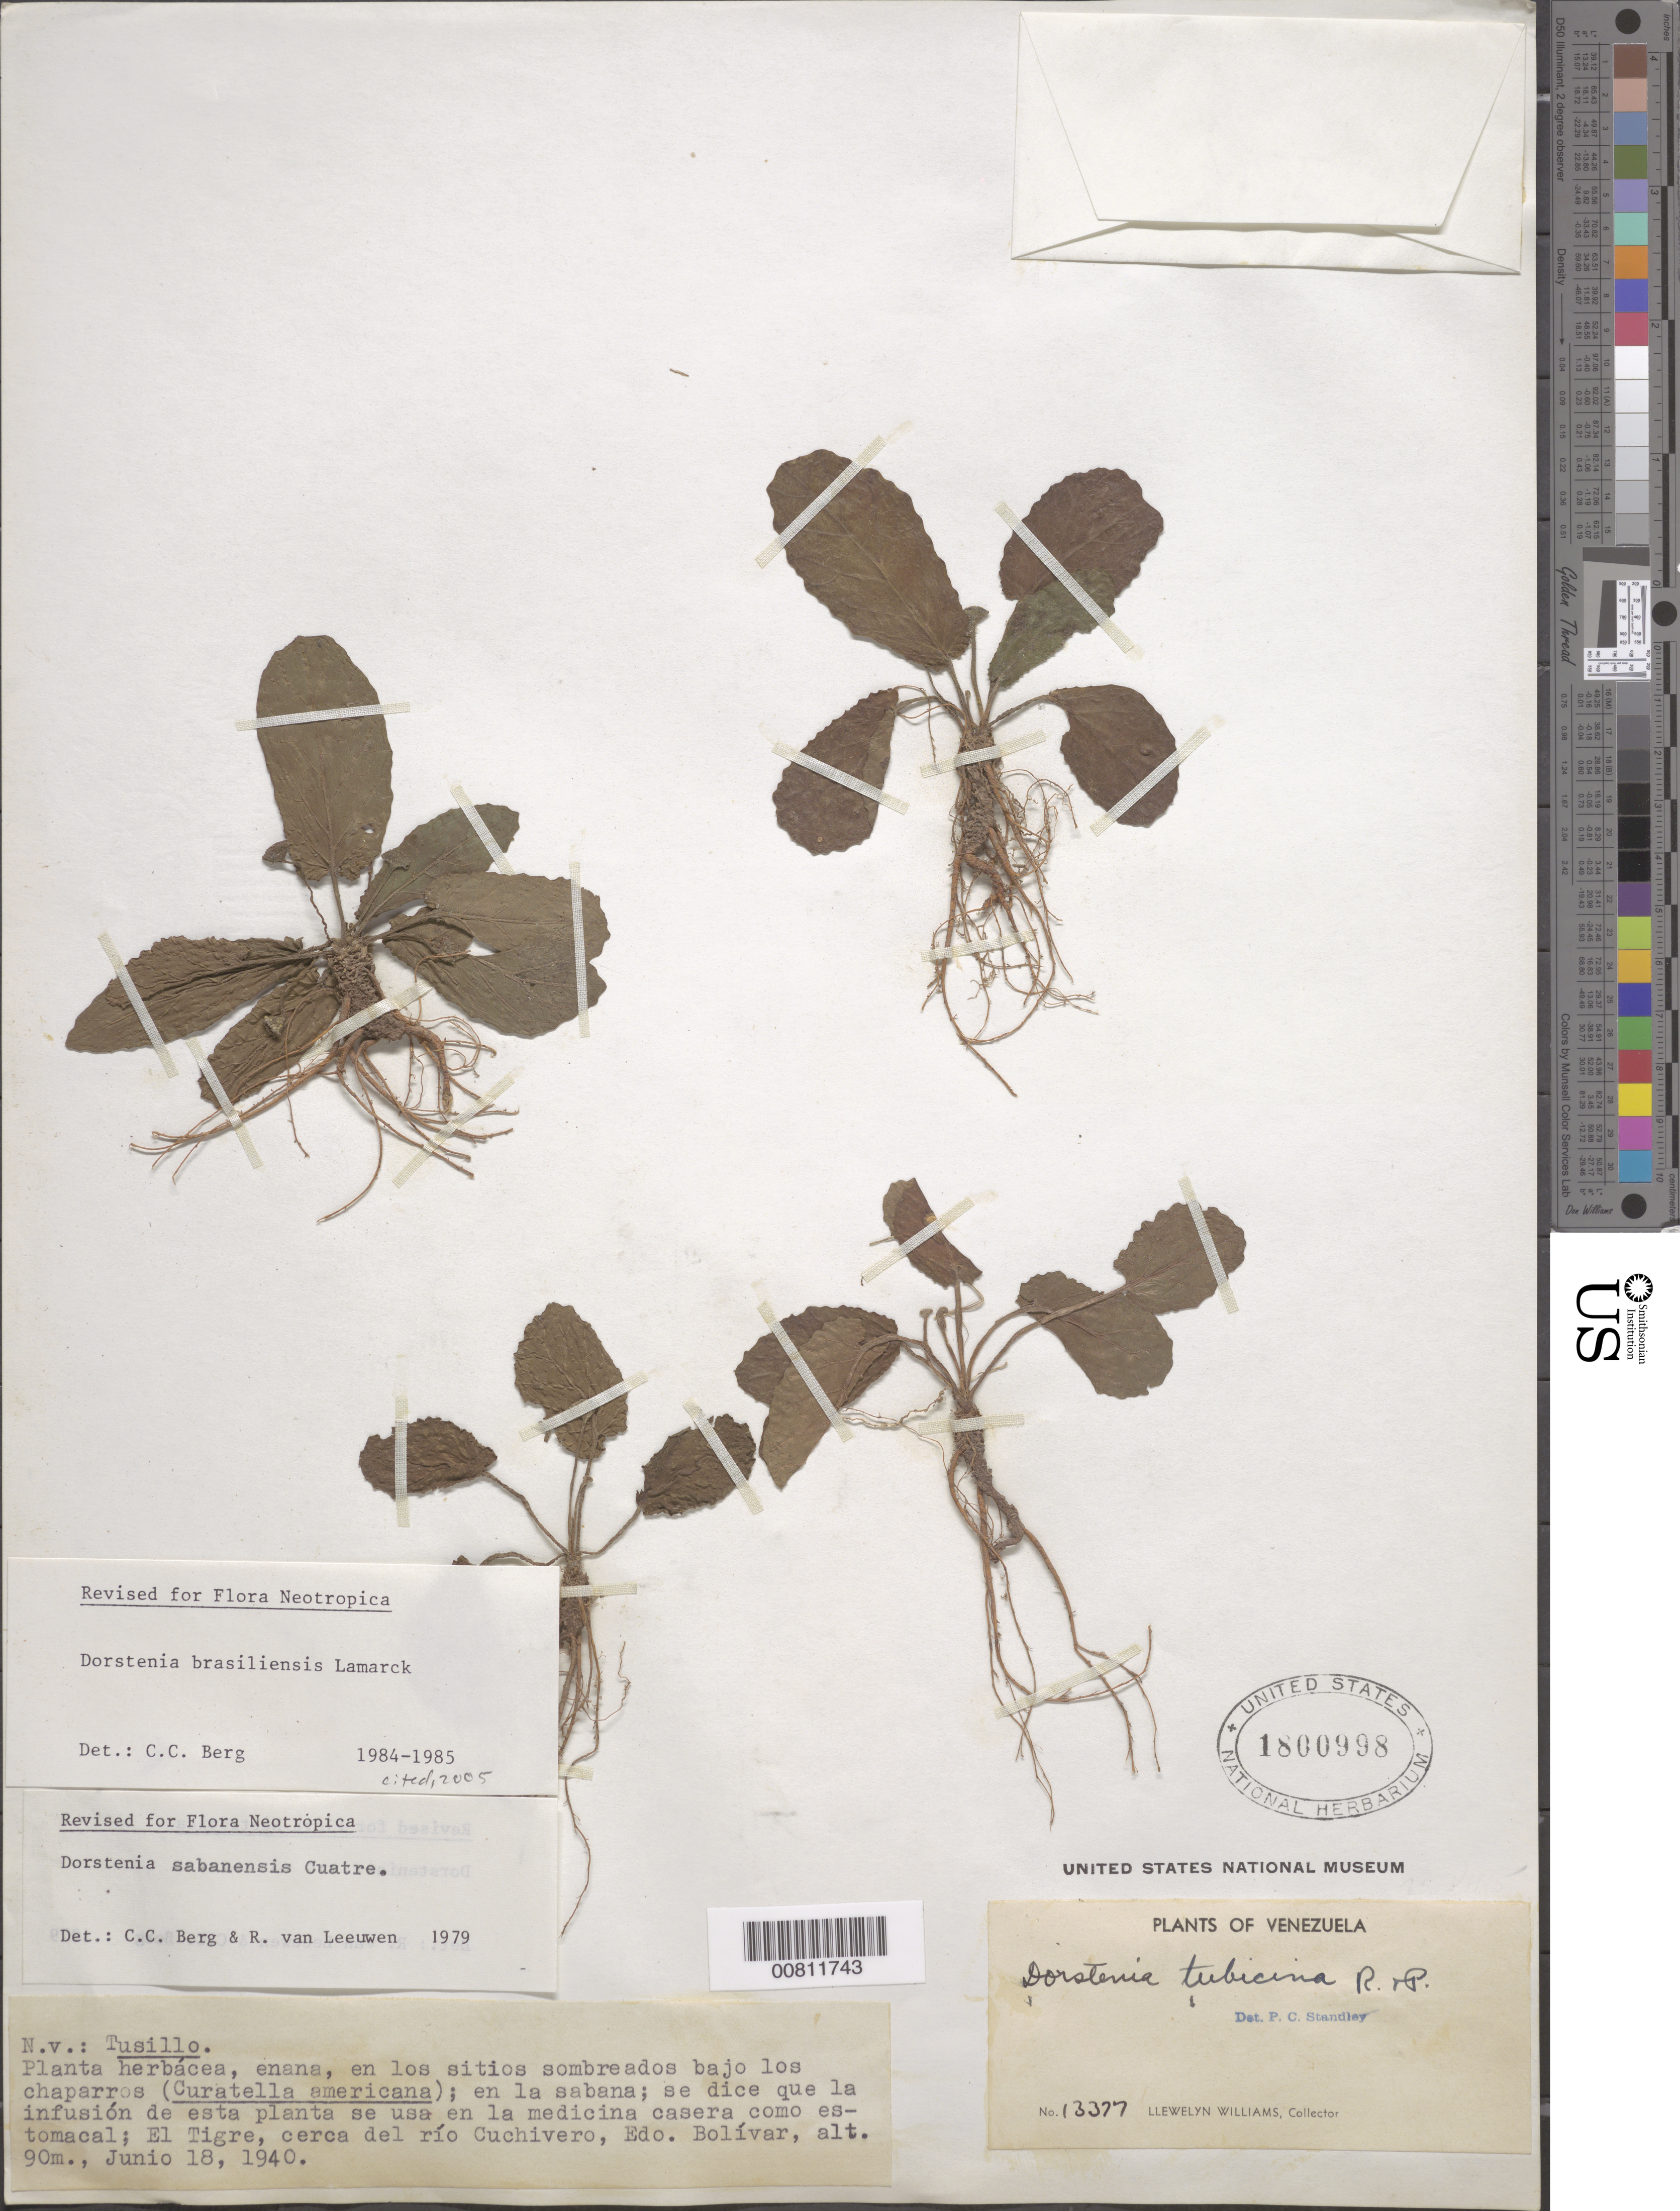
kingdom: Plantae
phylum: Tracheophyta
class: Magnoliopsida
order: Rosales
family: Moraceae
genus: Dorstenia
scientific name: Dorstenia brasiliensis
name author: Lam.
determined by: Berg, C. C.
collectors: L. O. Williams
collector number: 13377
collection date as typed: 18-Jun-40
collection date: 1940-06-18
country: Venezuela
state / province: Bolívar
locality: El Tigre, cerca de El Río Cuchivero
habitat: Sabana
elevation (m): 90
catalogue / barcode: US 1800998